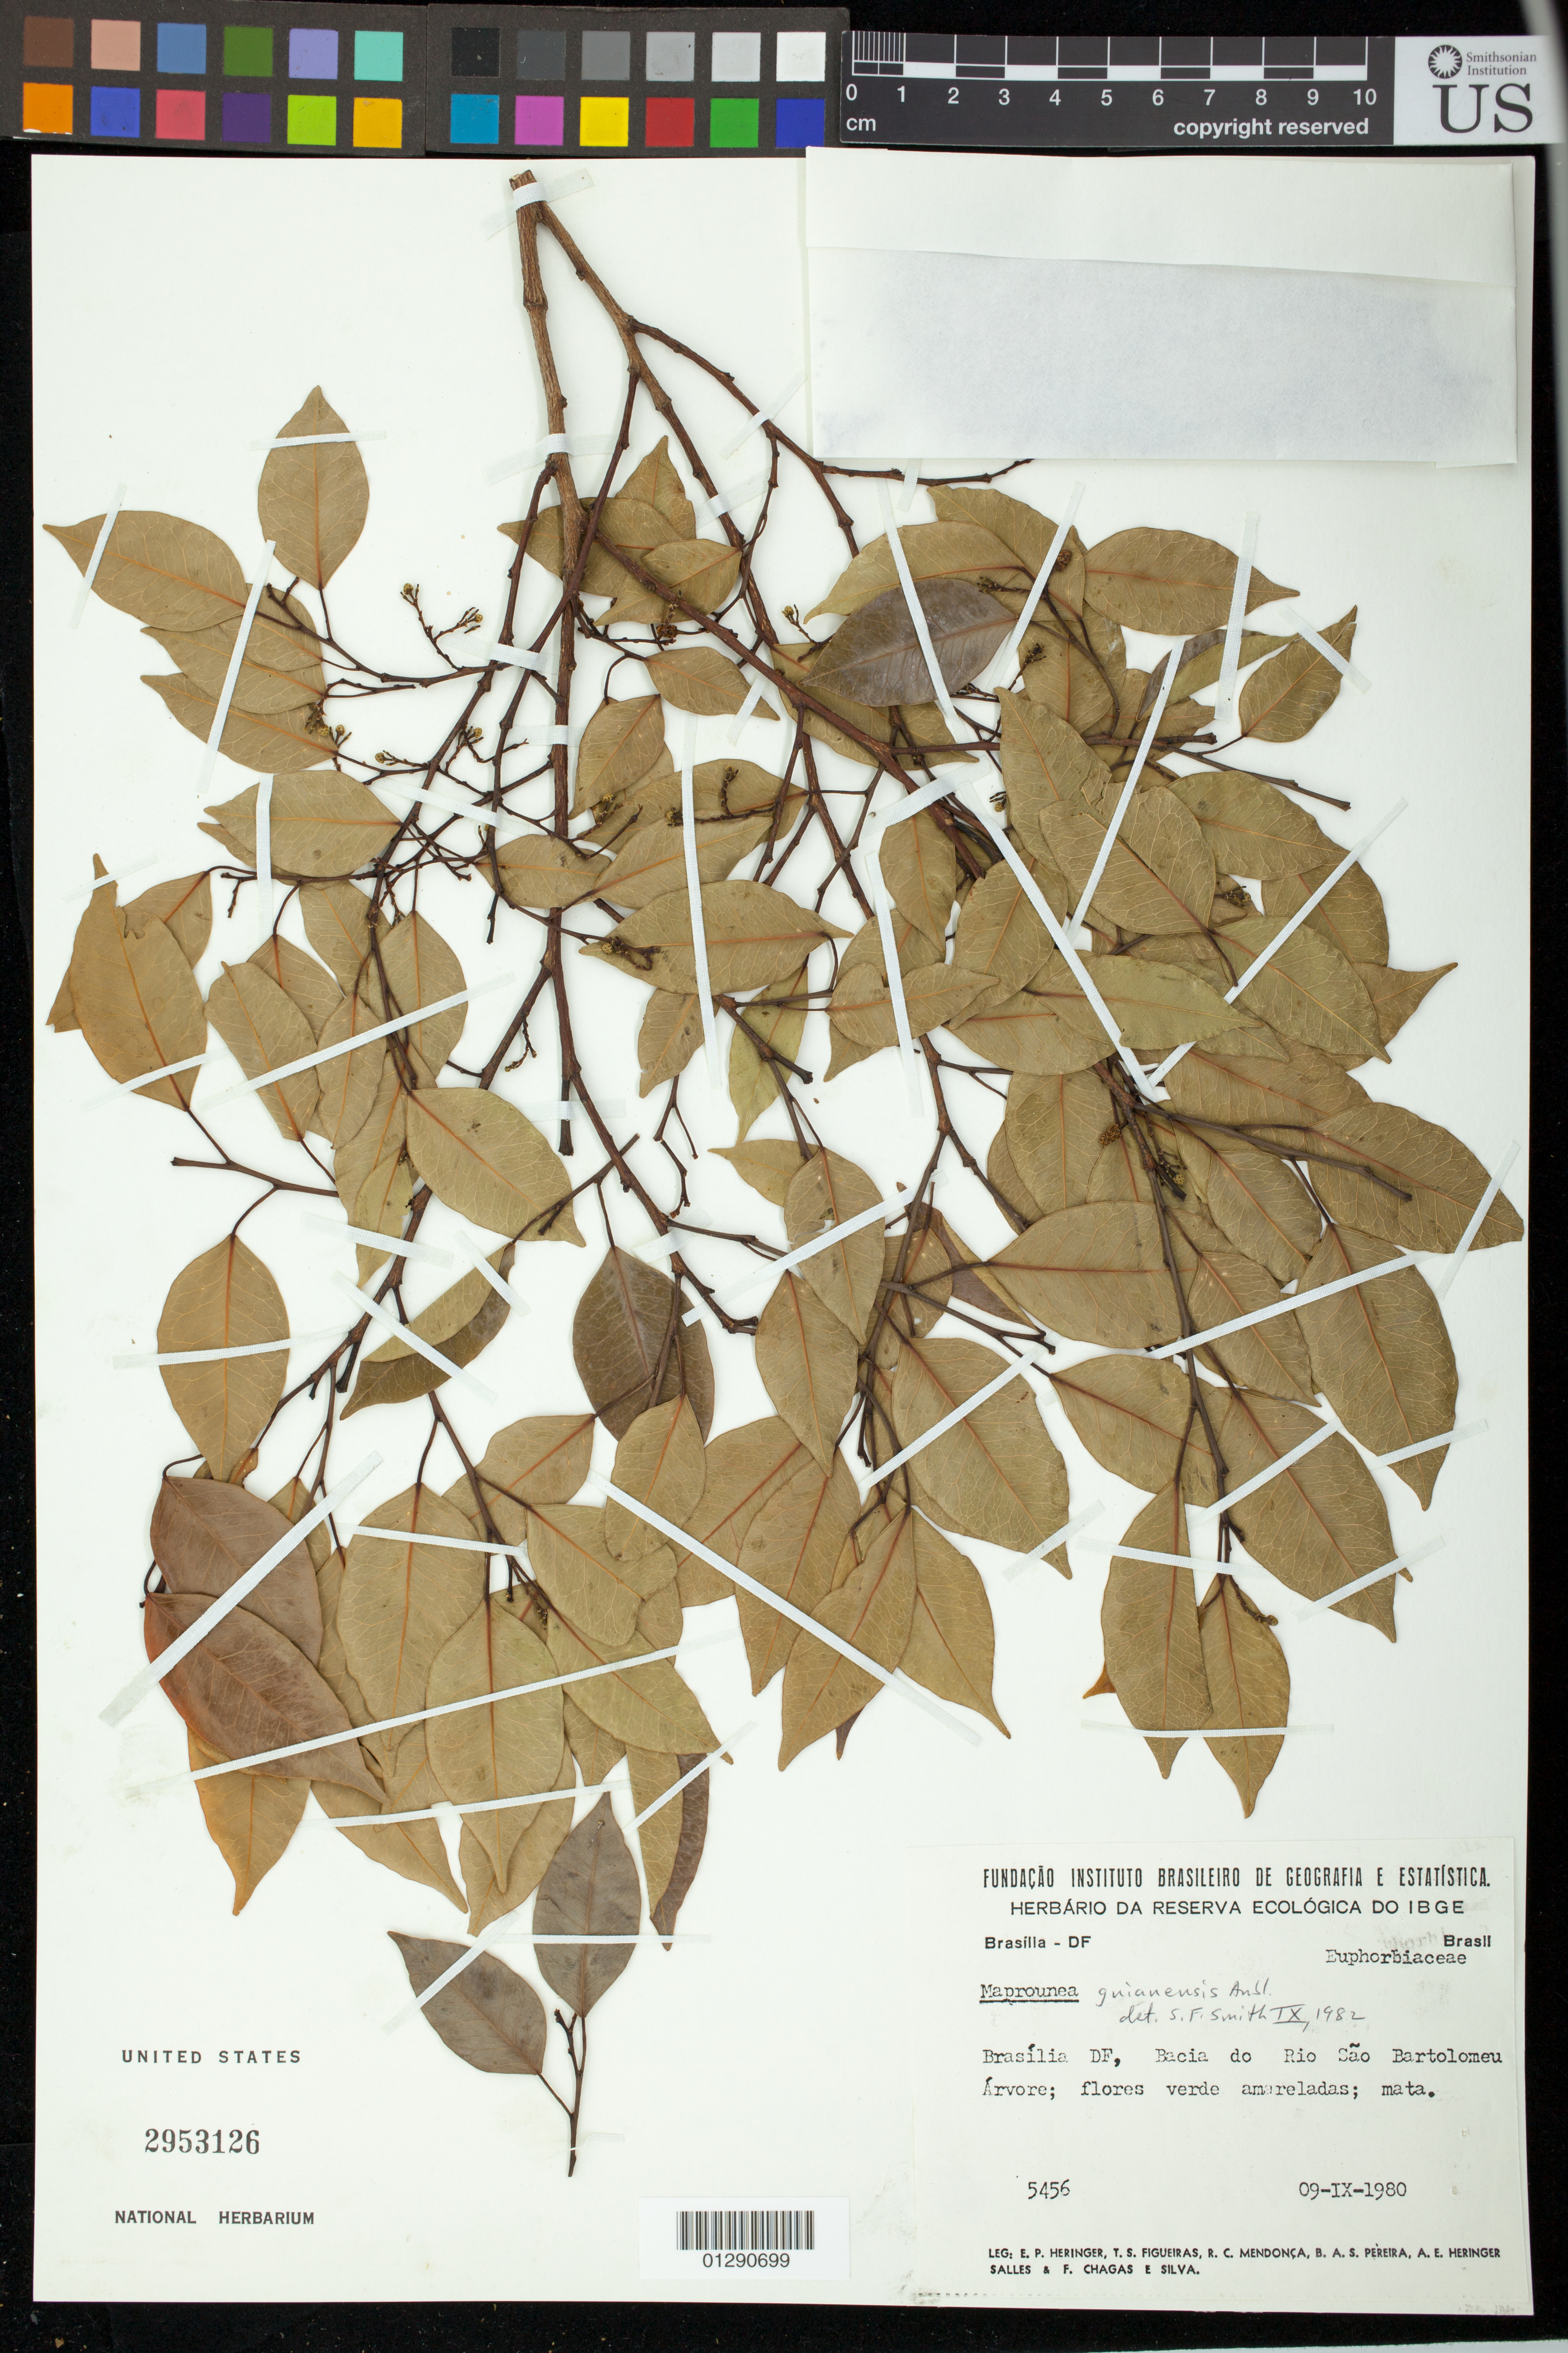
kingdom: Plantae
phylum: Tracheophyta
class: Magnoliopsida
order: Malpighiales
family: Euphorbiaceae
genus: Maprounea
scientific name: Maprounea guianensis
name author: Aubl.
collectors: E. P. Heringer, T. S. Figueiras, R. C. Mendonça, B. A. S. Pereira, A. E. Heringer Salles, F. Chagas & E. Silva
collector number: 5456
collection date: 1980-09-09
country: Brazil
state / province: Distrito Federal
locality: Bacia do Rio Sao Bartolomeu Arvore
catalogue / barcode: US 2953126